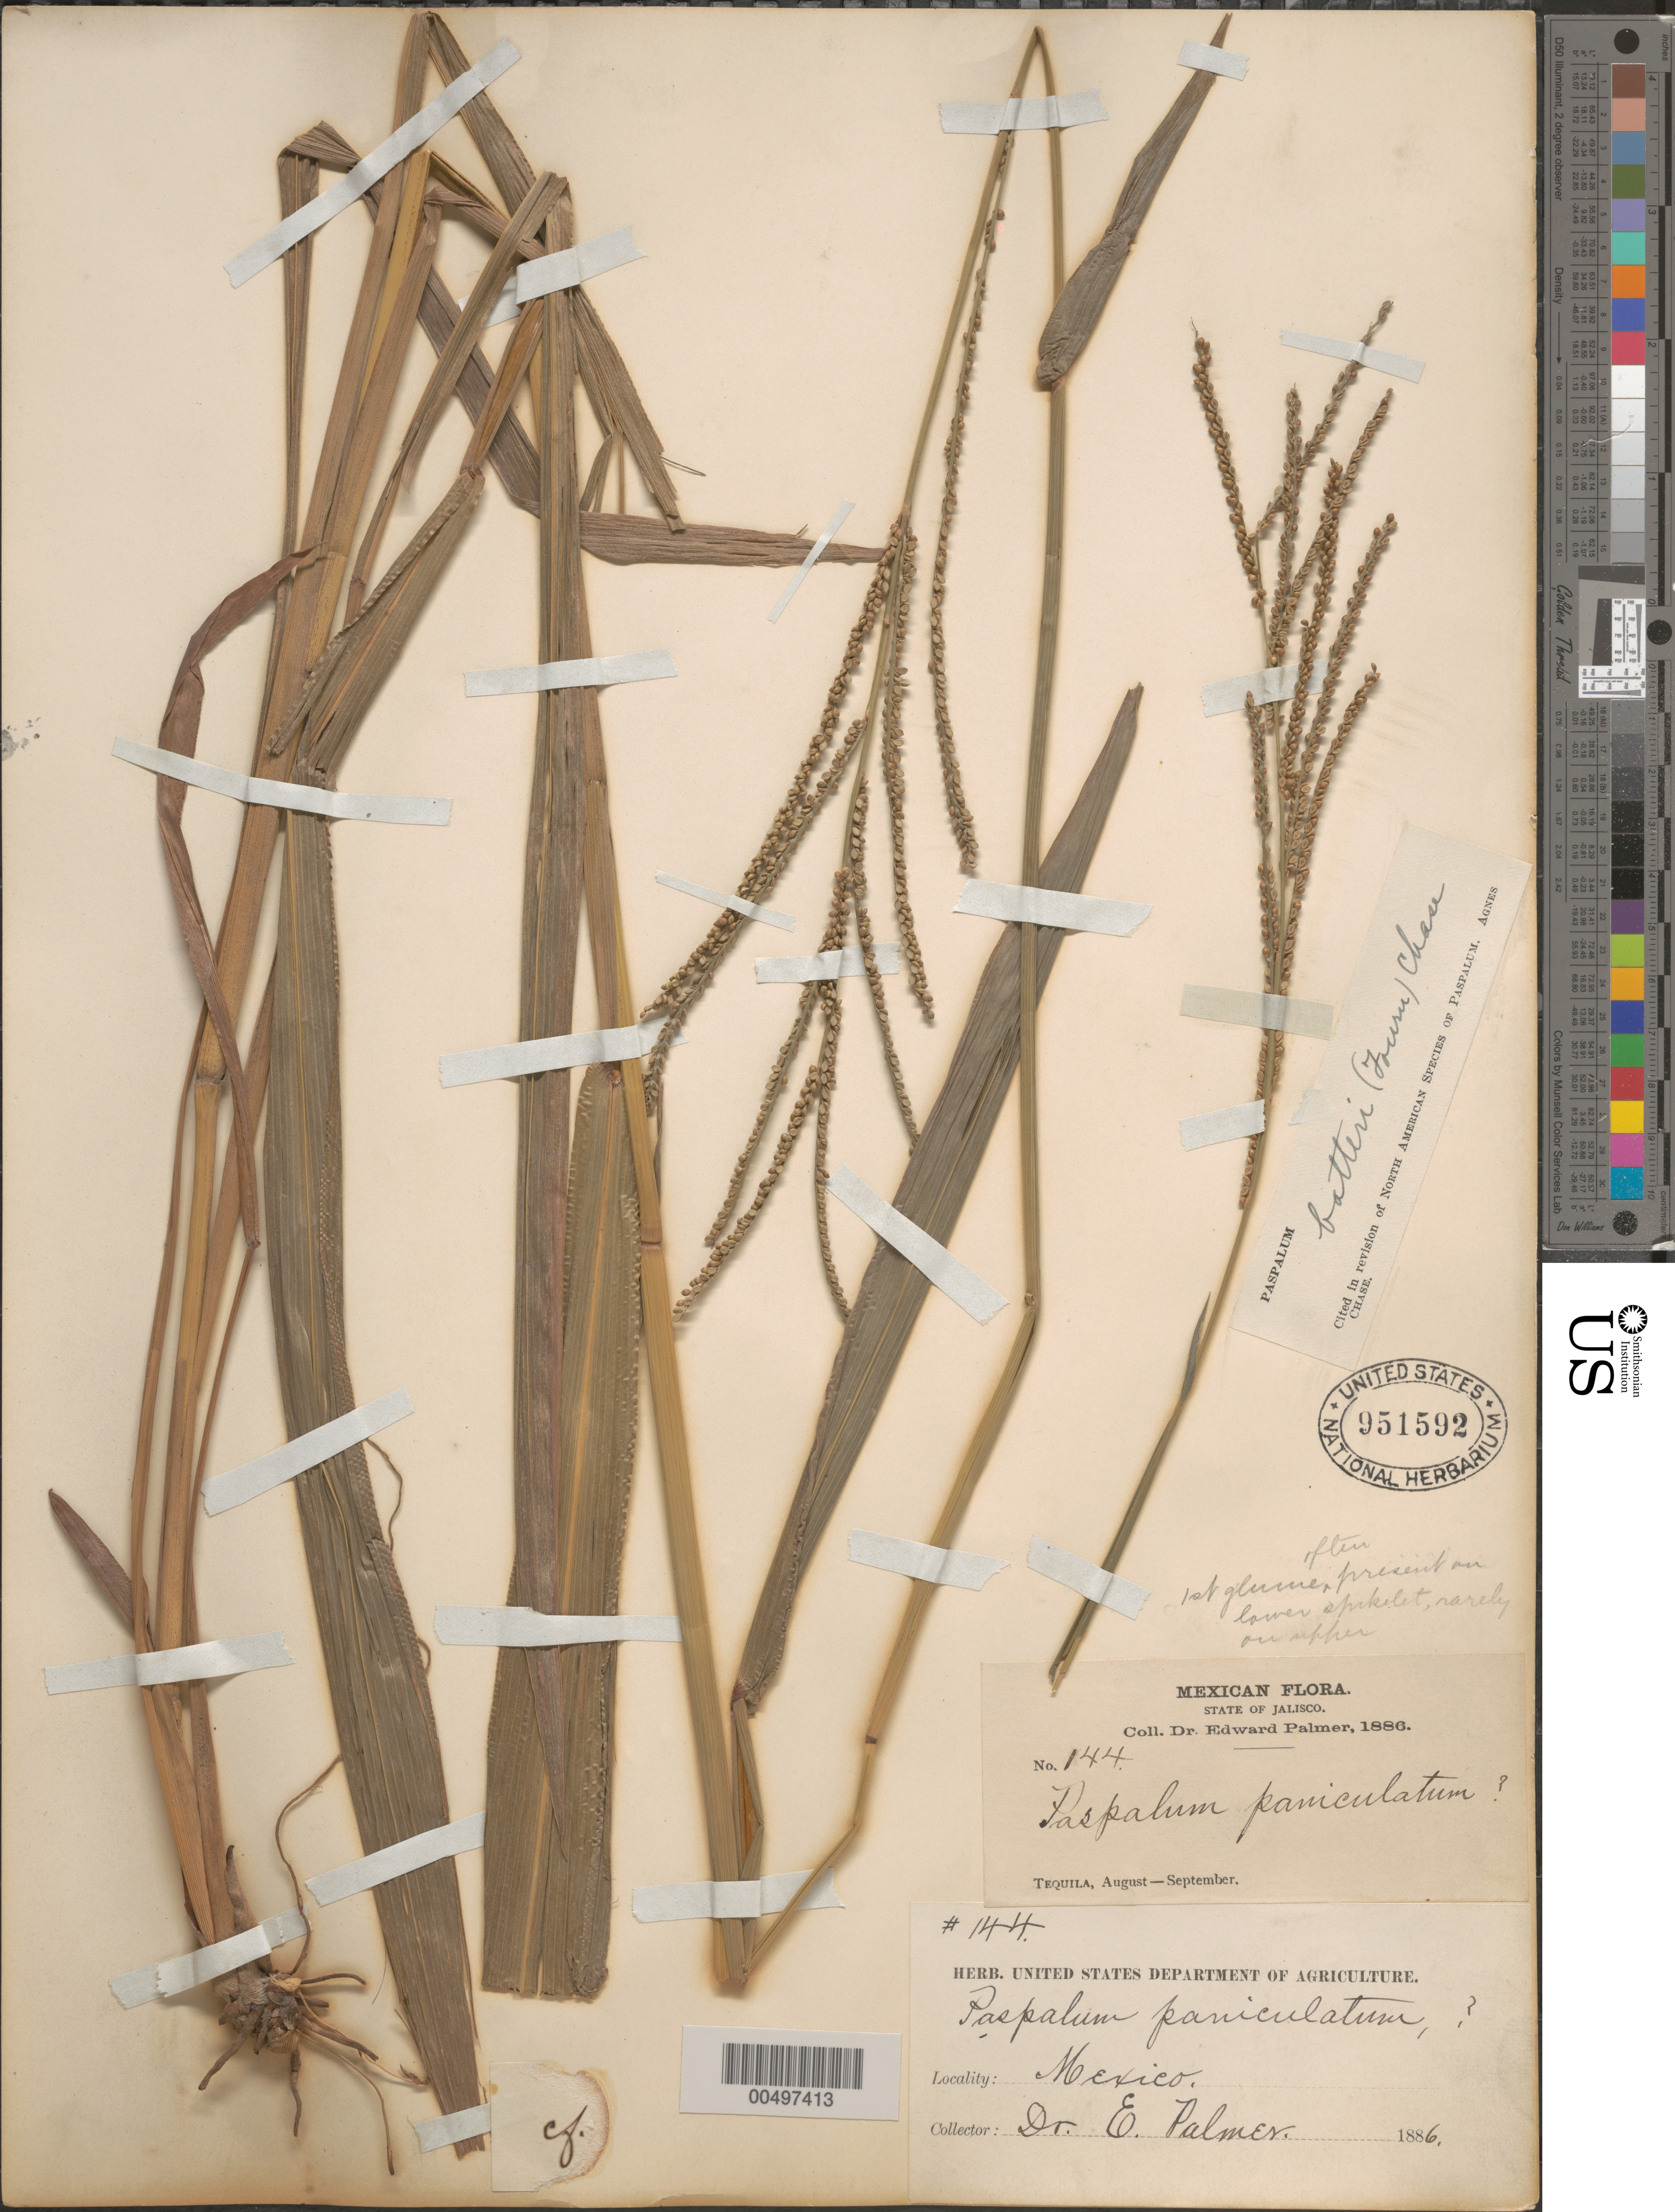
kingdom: Plantae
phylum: Tracheophyta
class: Liliopsida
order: Poales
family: Poaceae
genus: Paspalum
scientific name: Paspalum botteri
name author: (E. Fourn.) Chase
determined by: Chase, [M.] Agnes, (US)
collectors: E. Palmer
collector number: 144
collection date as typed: Aug 1886 to Sep 1886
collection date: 1886-08/1886-09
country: Mexico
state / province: Jalisco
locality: Tequila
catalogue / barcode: US 951592